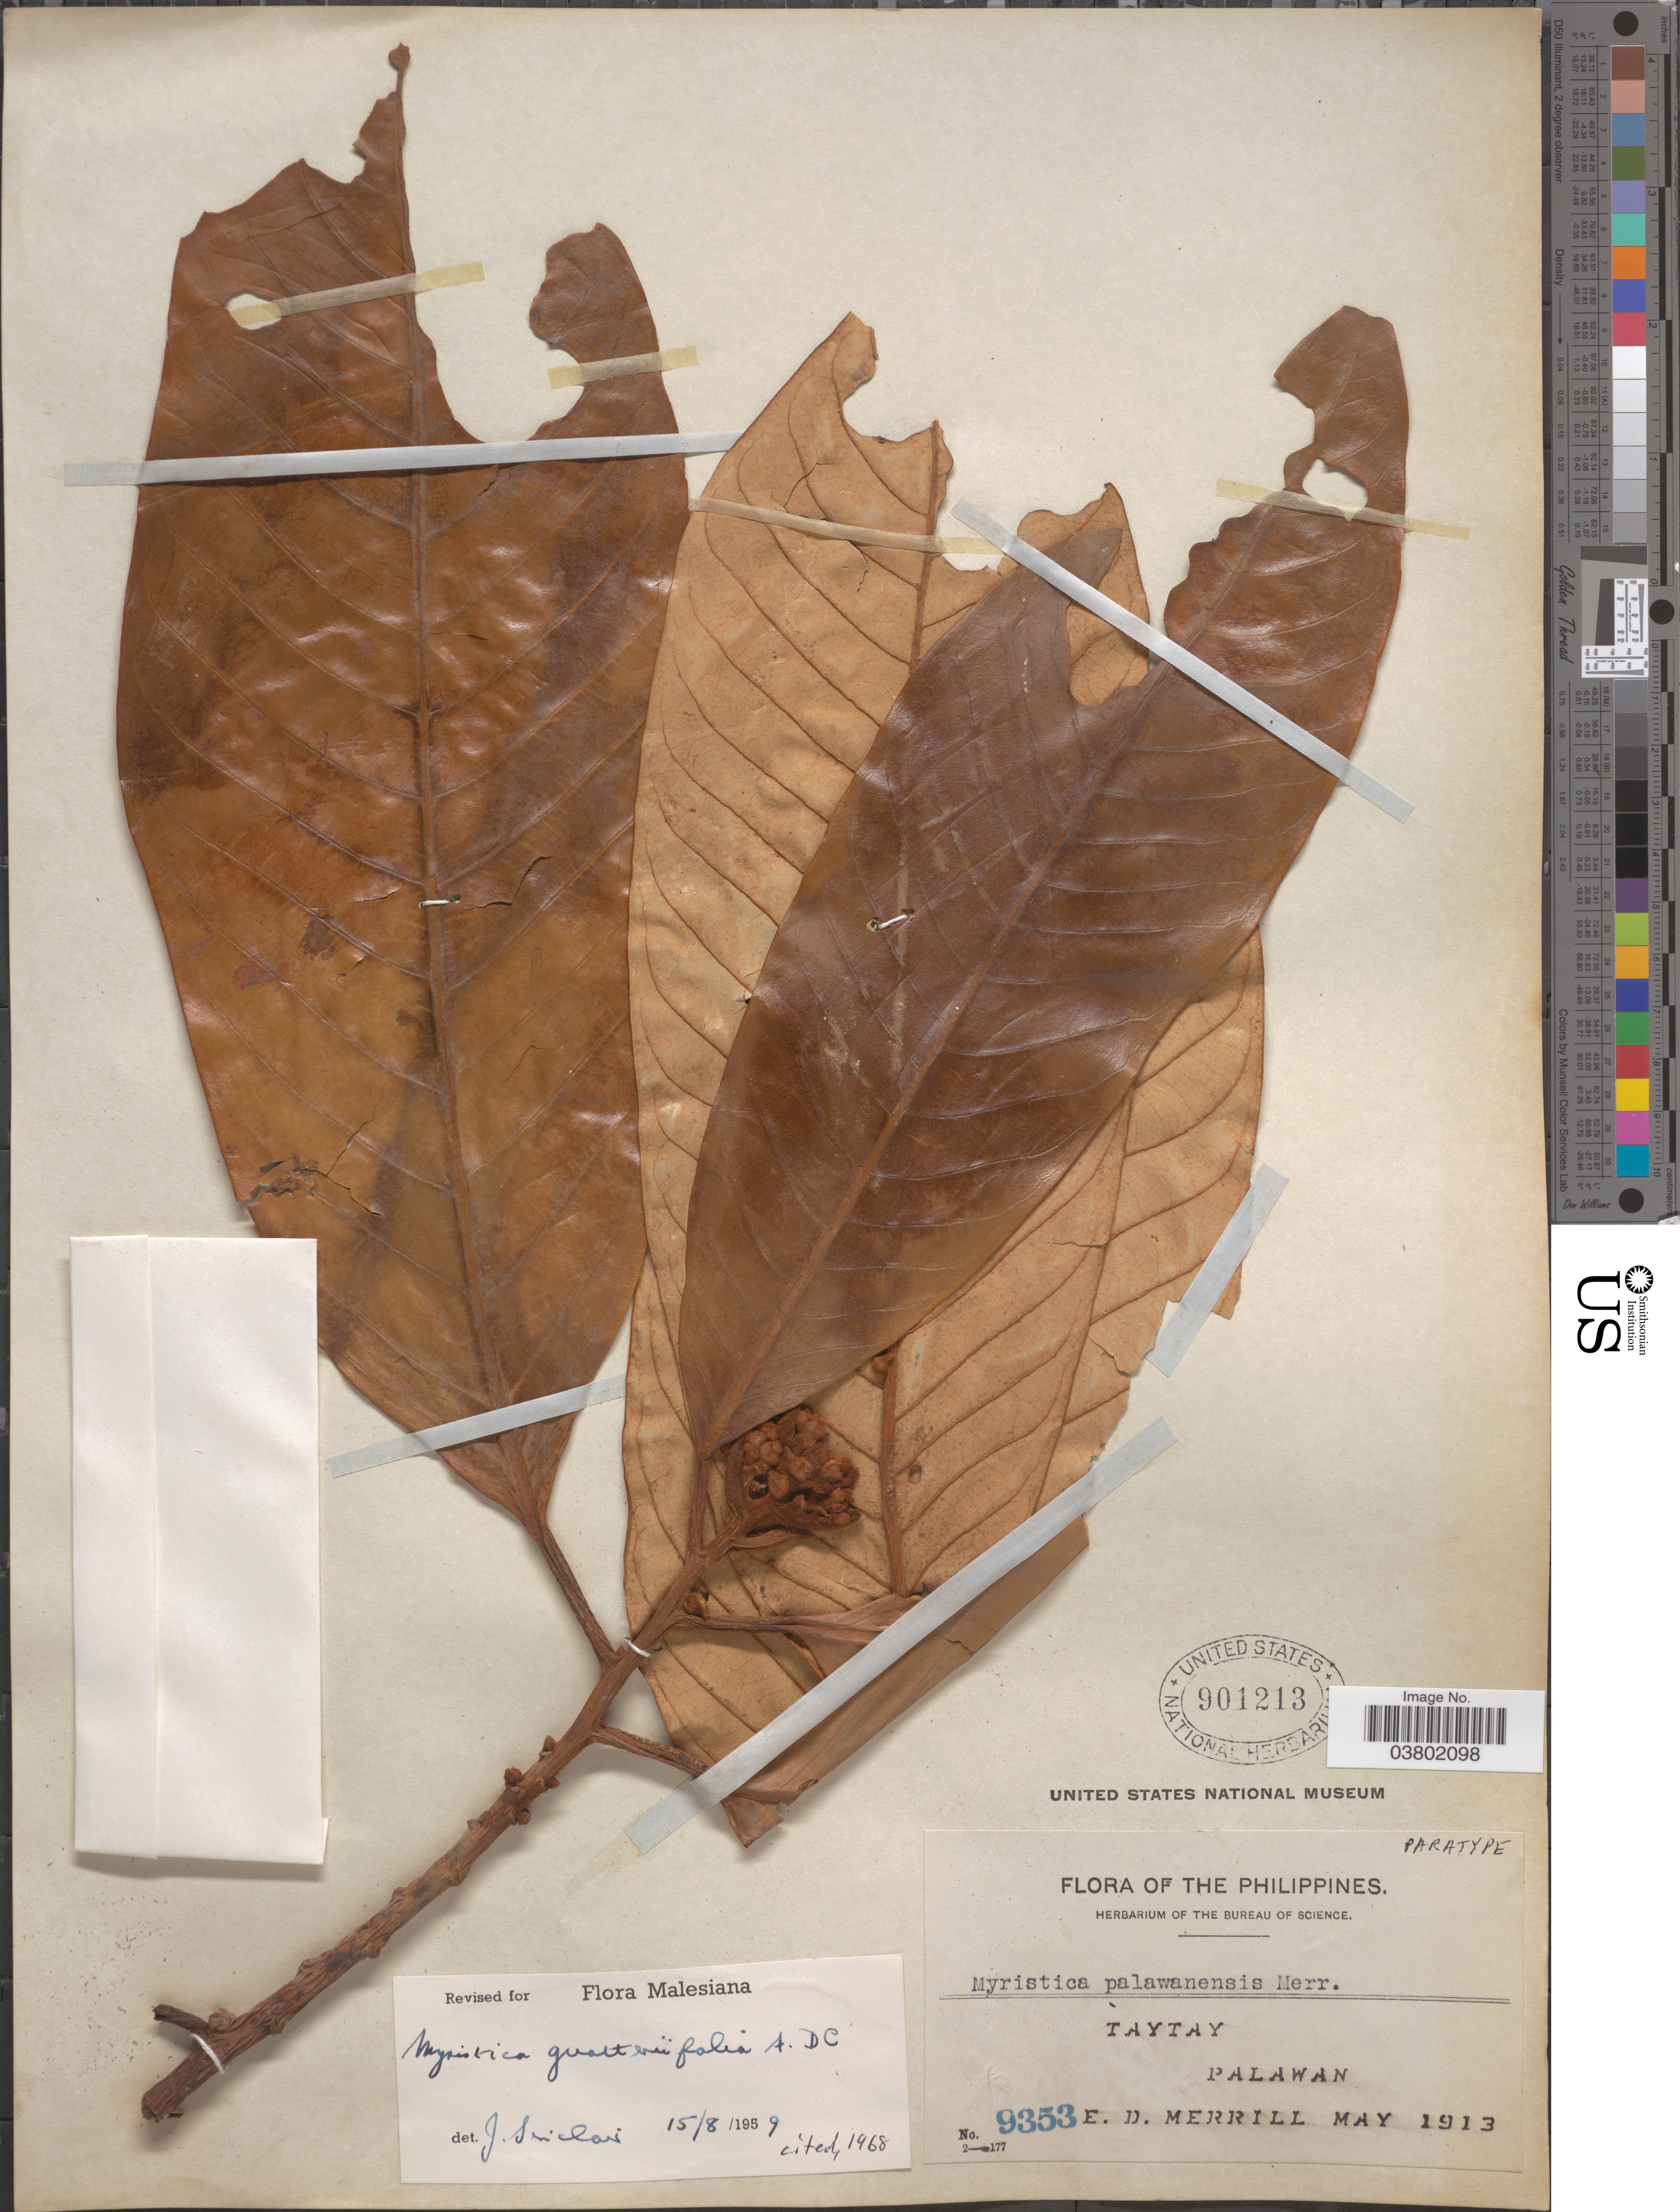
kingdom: Plantae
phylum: Tracheophyta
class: Magnoliopsida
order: Magnoliales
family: Myristicaceae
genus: Myristica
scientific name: Myristica guatteriifolia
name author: A. DC.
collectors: E. Merrill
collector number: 9353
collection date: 1913-05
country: Philippines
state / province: Mimaropa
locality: Taytay, Palawan.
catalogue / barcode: US 901213